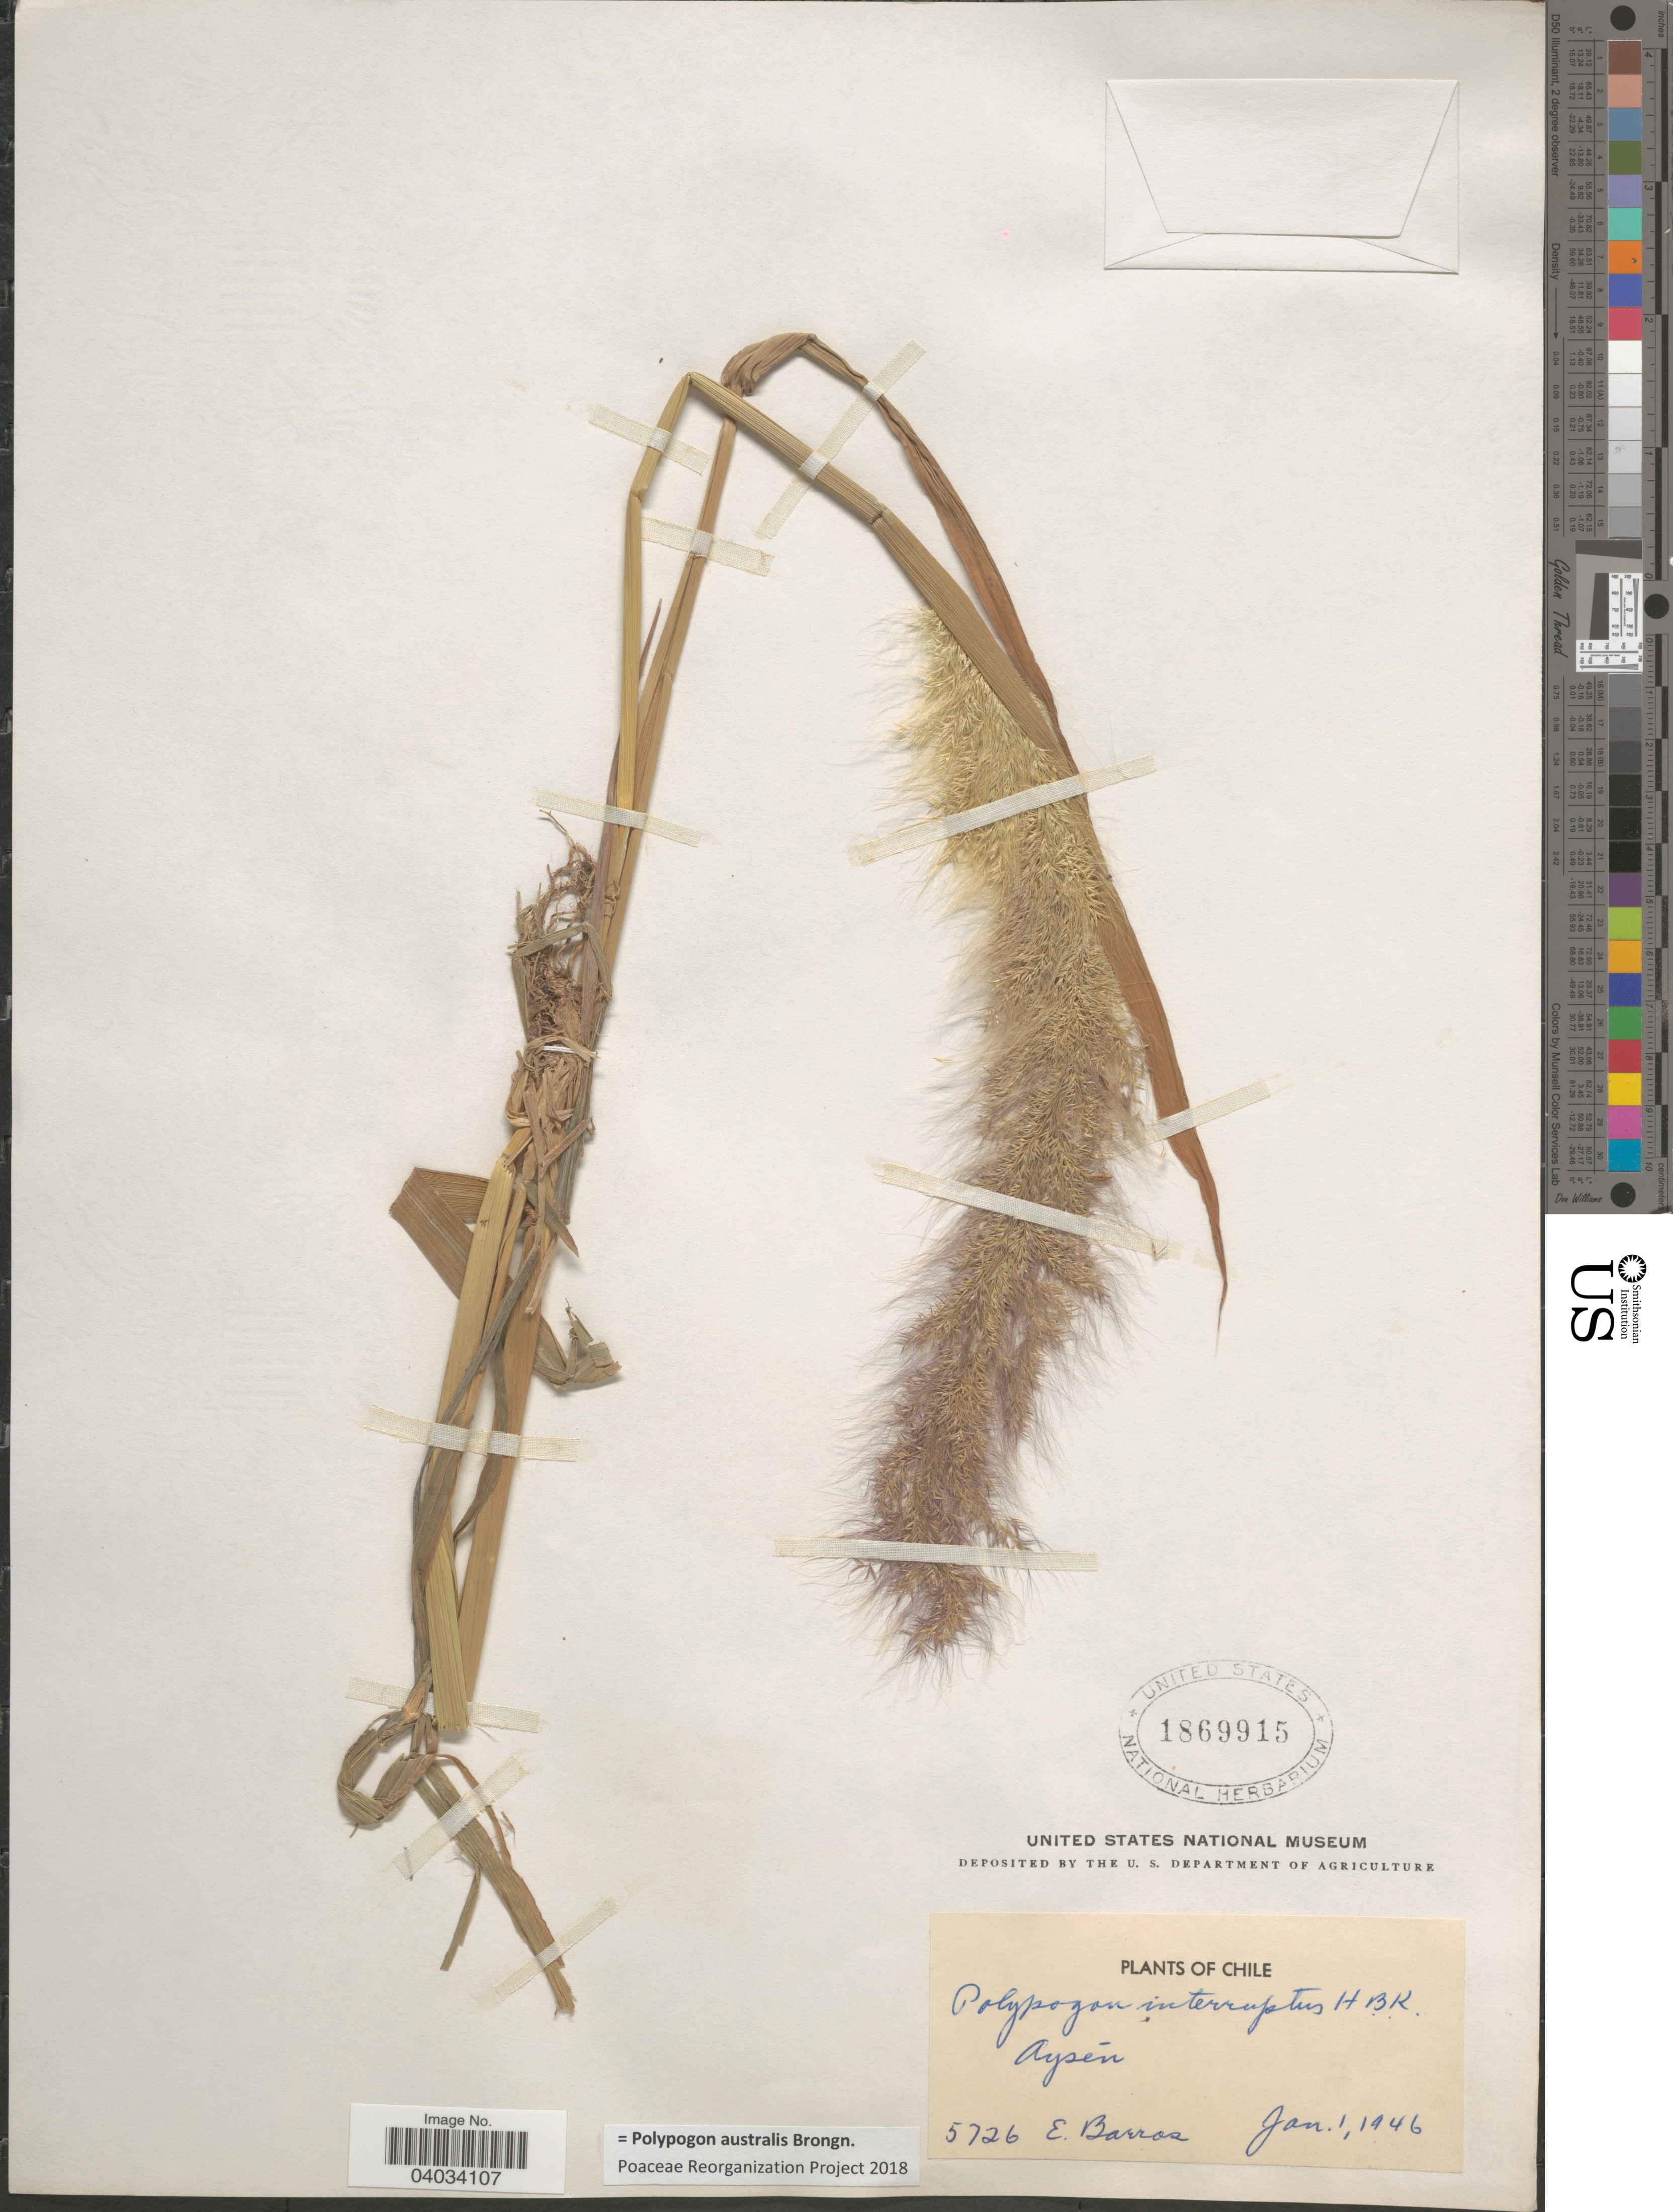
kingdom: Plantae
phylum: Tracheophyta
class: Liliopsida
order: Poales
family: Poaceae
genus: Polypogon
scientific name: Polypogon australis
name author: Brongn.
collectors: E. Barros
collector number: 5726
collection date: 1946-01-01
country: Chile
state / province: Aisén (XI)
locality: Aysén.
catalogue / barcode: US 1869915